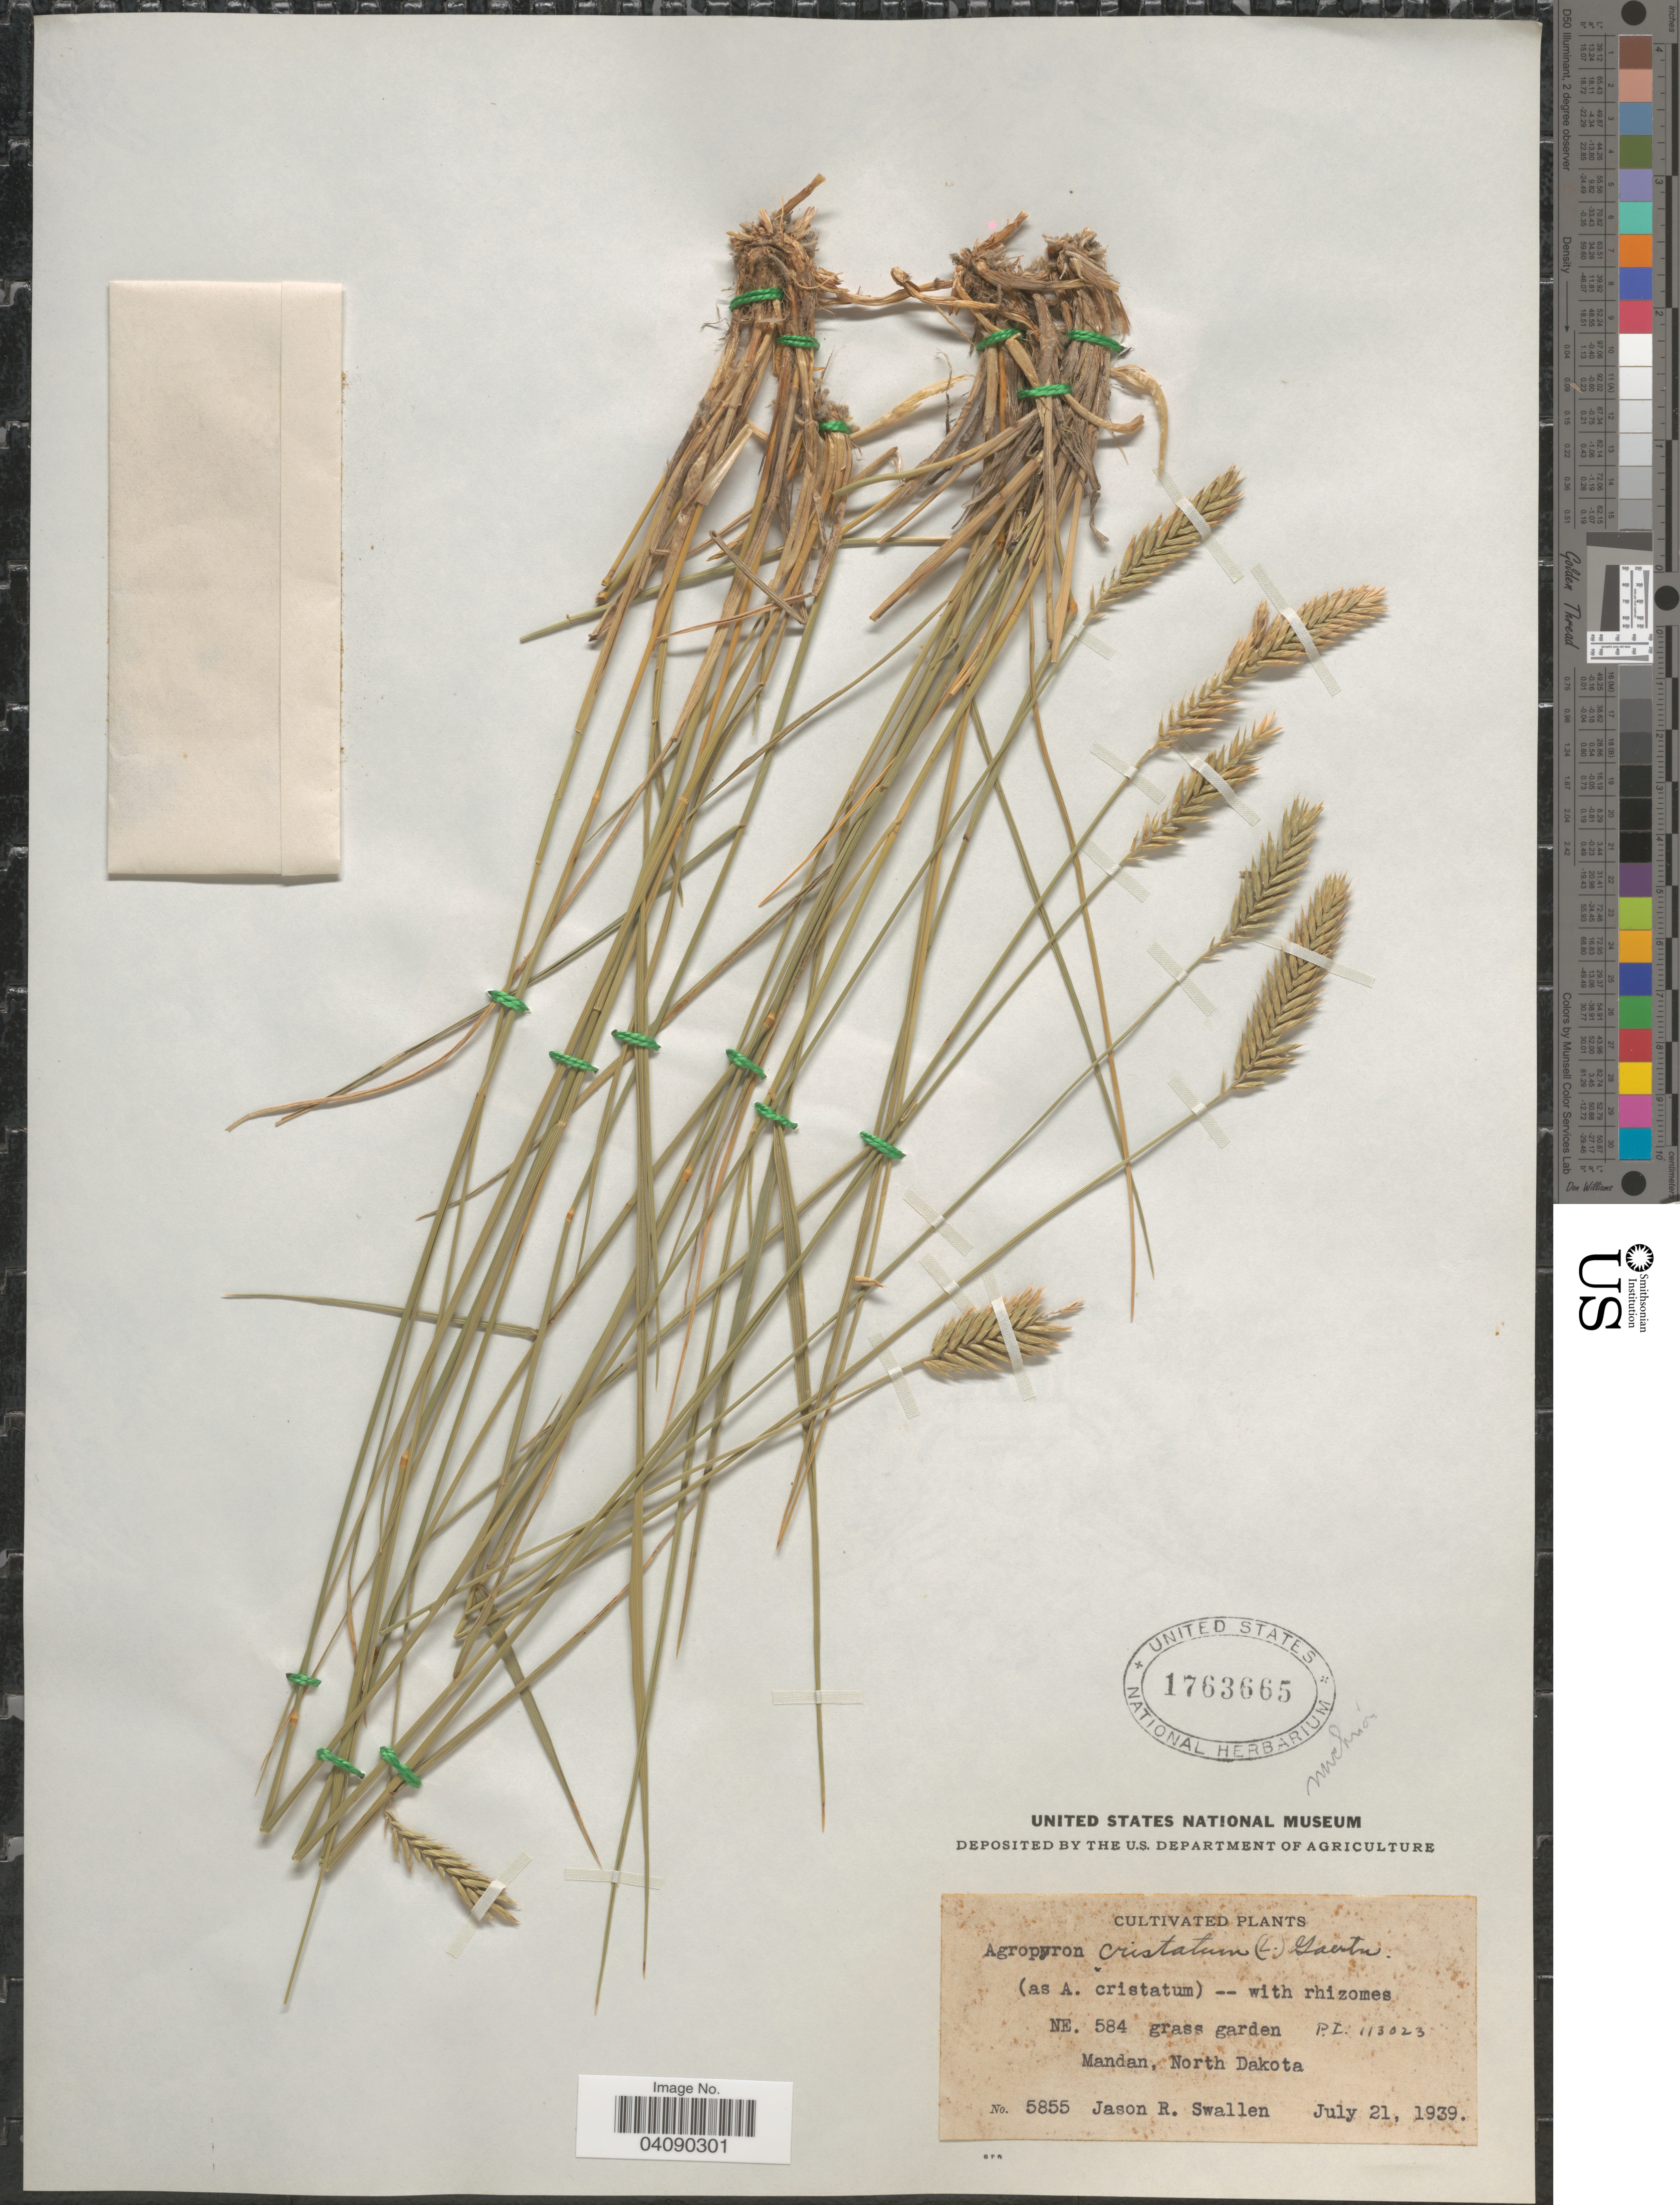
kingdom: Plantae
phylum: Tracheophyta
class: Liliopsida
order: Poales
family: Poaceae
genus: Agropyron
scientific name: Agropyron cristatum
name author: (L.) Gaertn.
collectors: J. R. Swallen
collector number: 5855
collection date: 1939-07-21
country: United States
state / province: North Dakota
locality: NE. 584 grass garden. Mandan.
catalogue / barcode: US 1763665